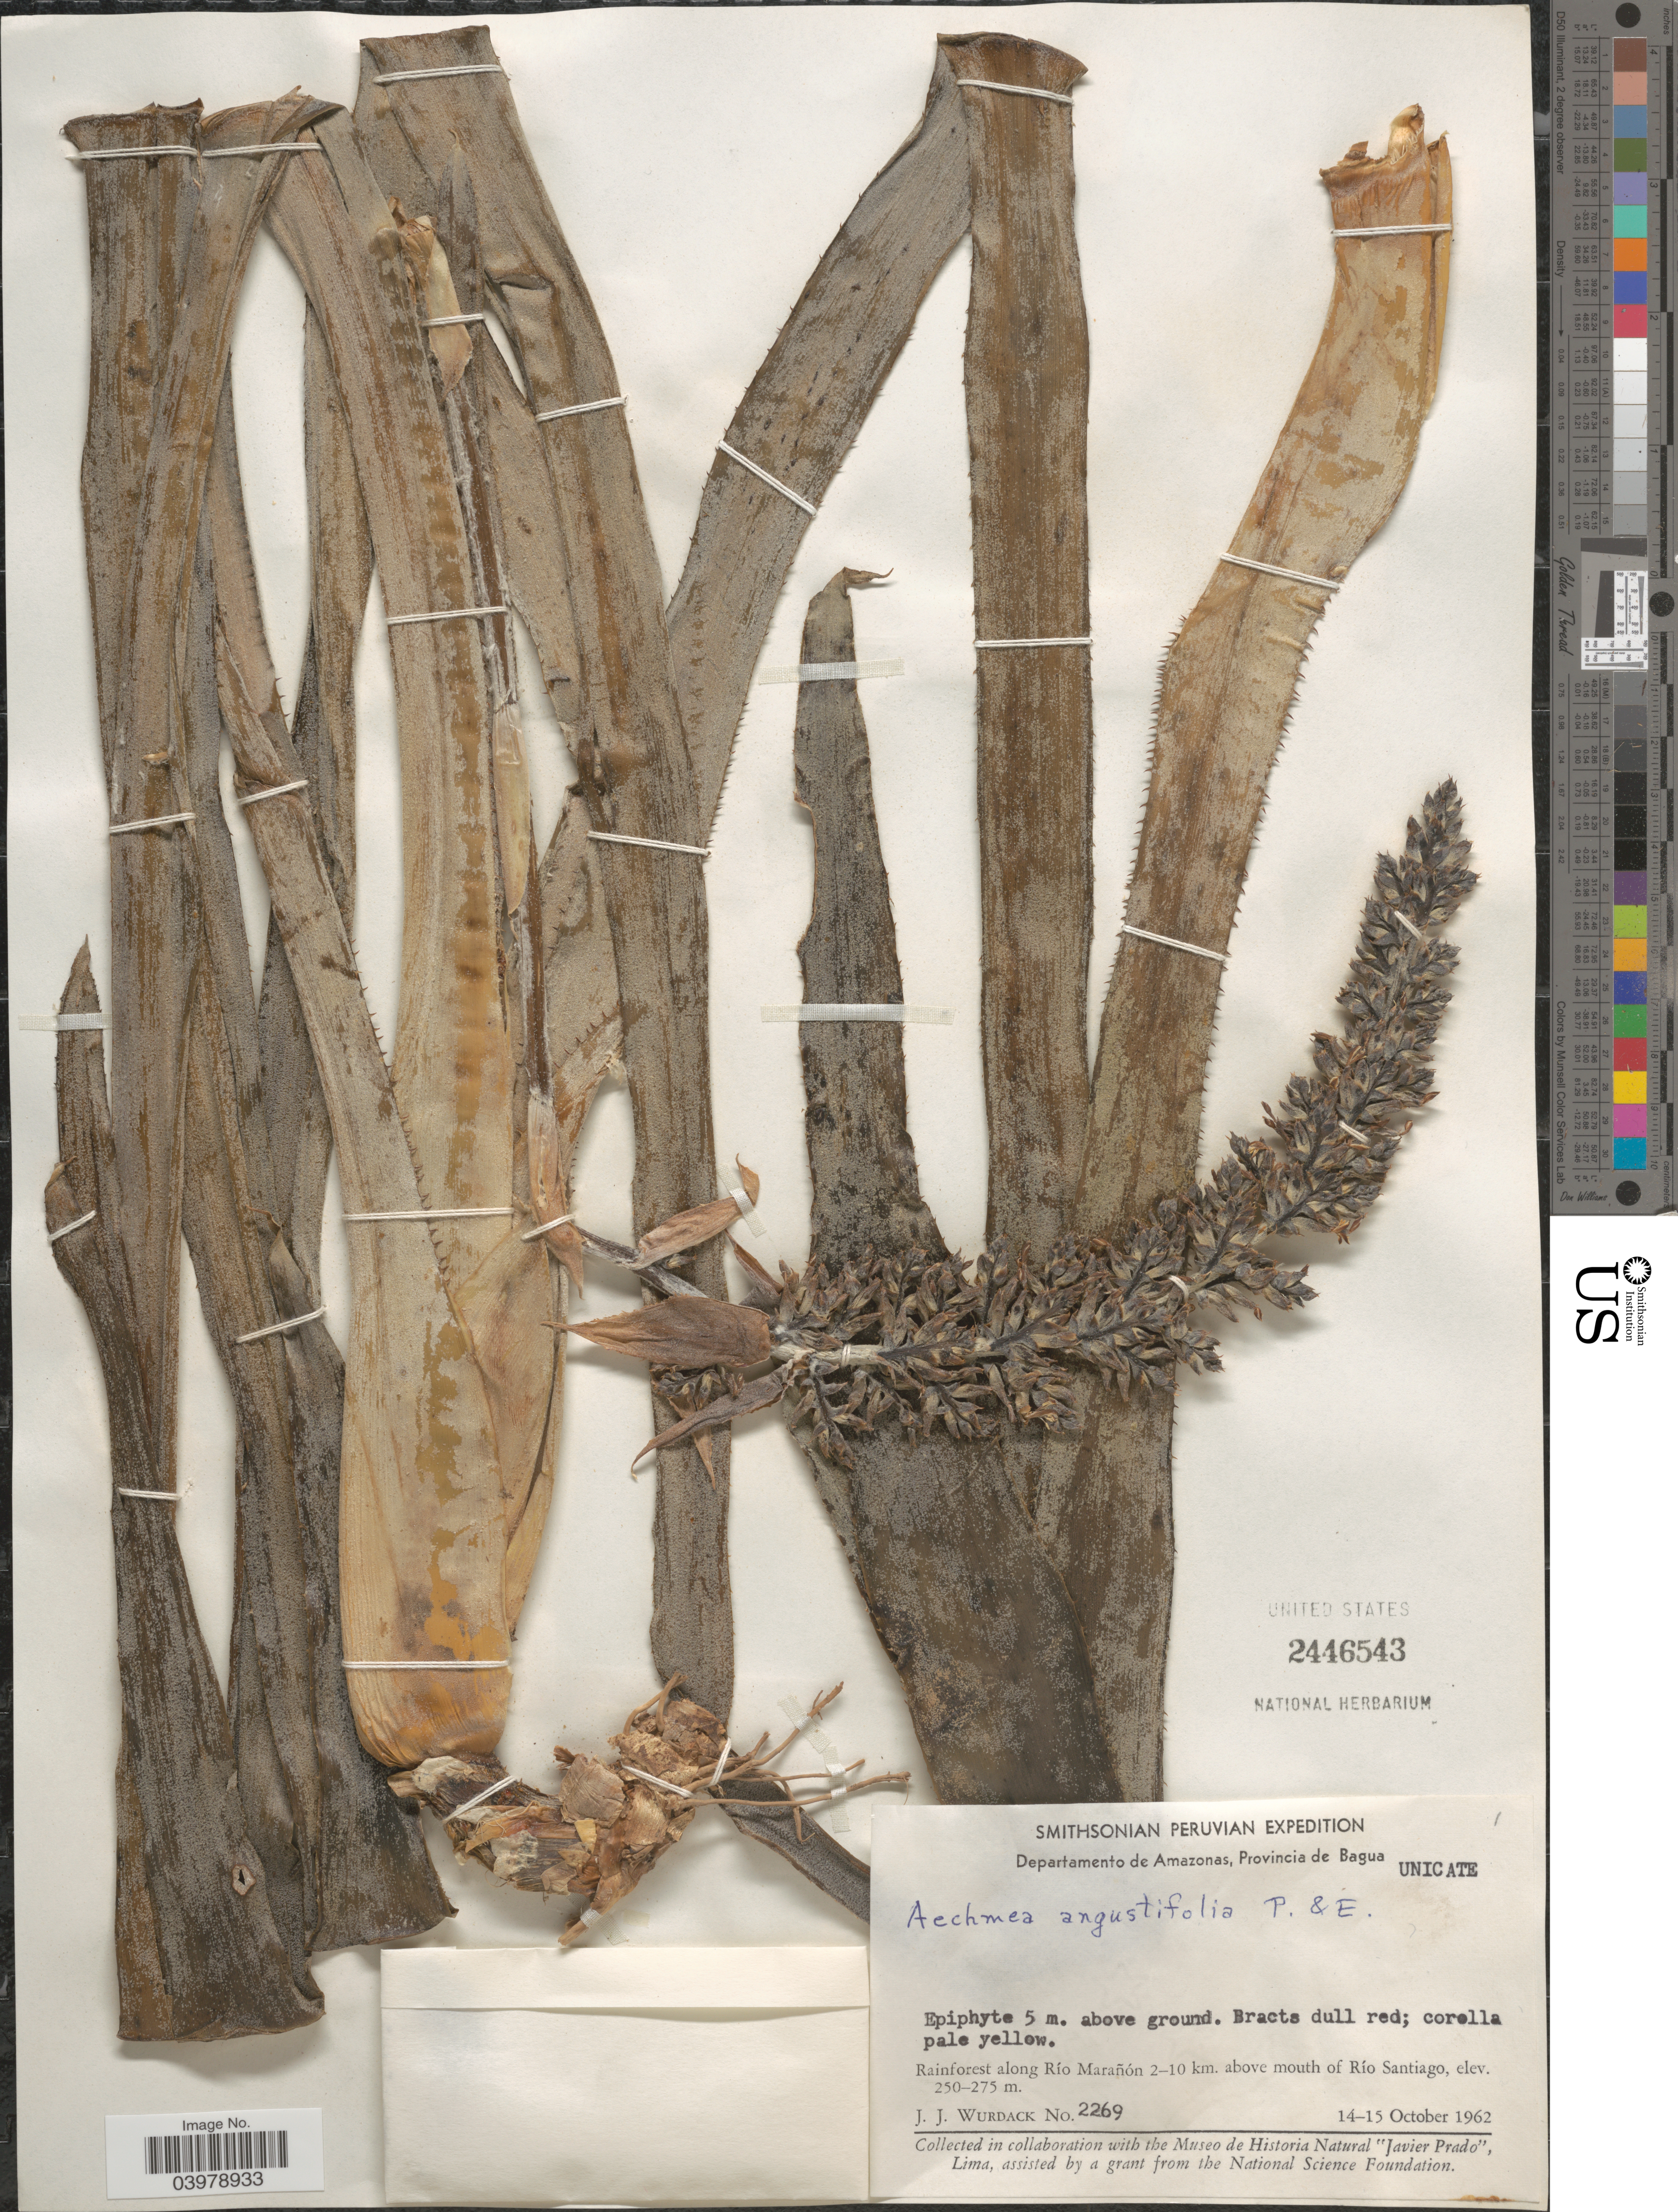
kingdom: Plantae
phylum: Tracheophyta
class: Liliopsida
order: Poales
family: Bromeliaceae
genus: Aechmea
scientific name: Aechmea angustifolia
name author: Poepp. & Endl.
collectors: J. J. Wurdack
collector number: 2269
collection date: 1962-10-14/1962-10-15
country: Peru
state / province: Amazonas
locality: Departamento de Amazonas, Provincia de Bagua. Rainforest along Río Marañón 2-10 km. above mouth of Río Santiago.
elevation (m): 250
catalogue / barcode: US 2446543